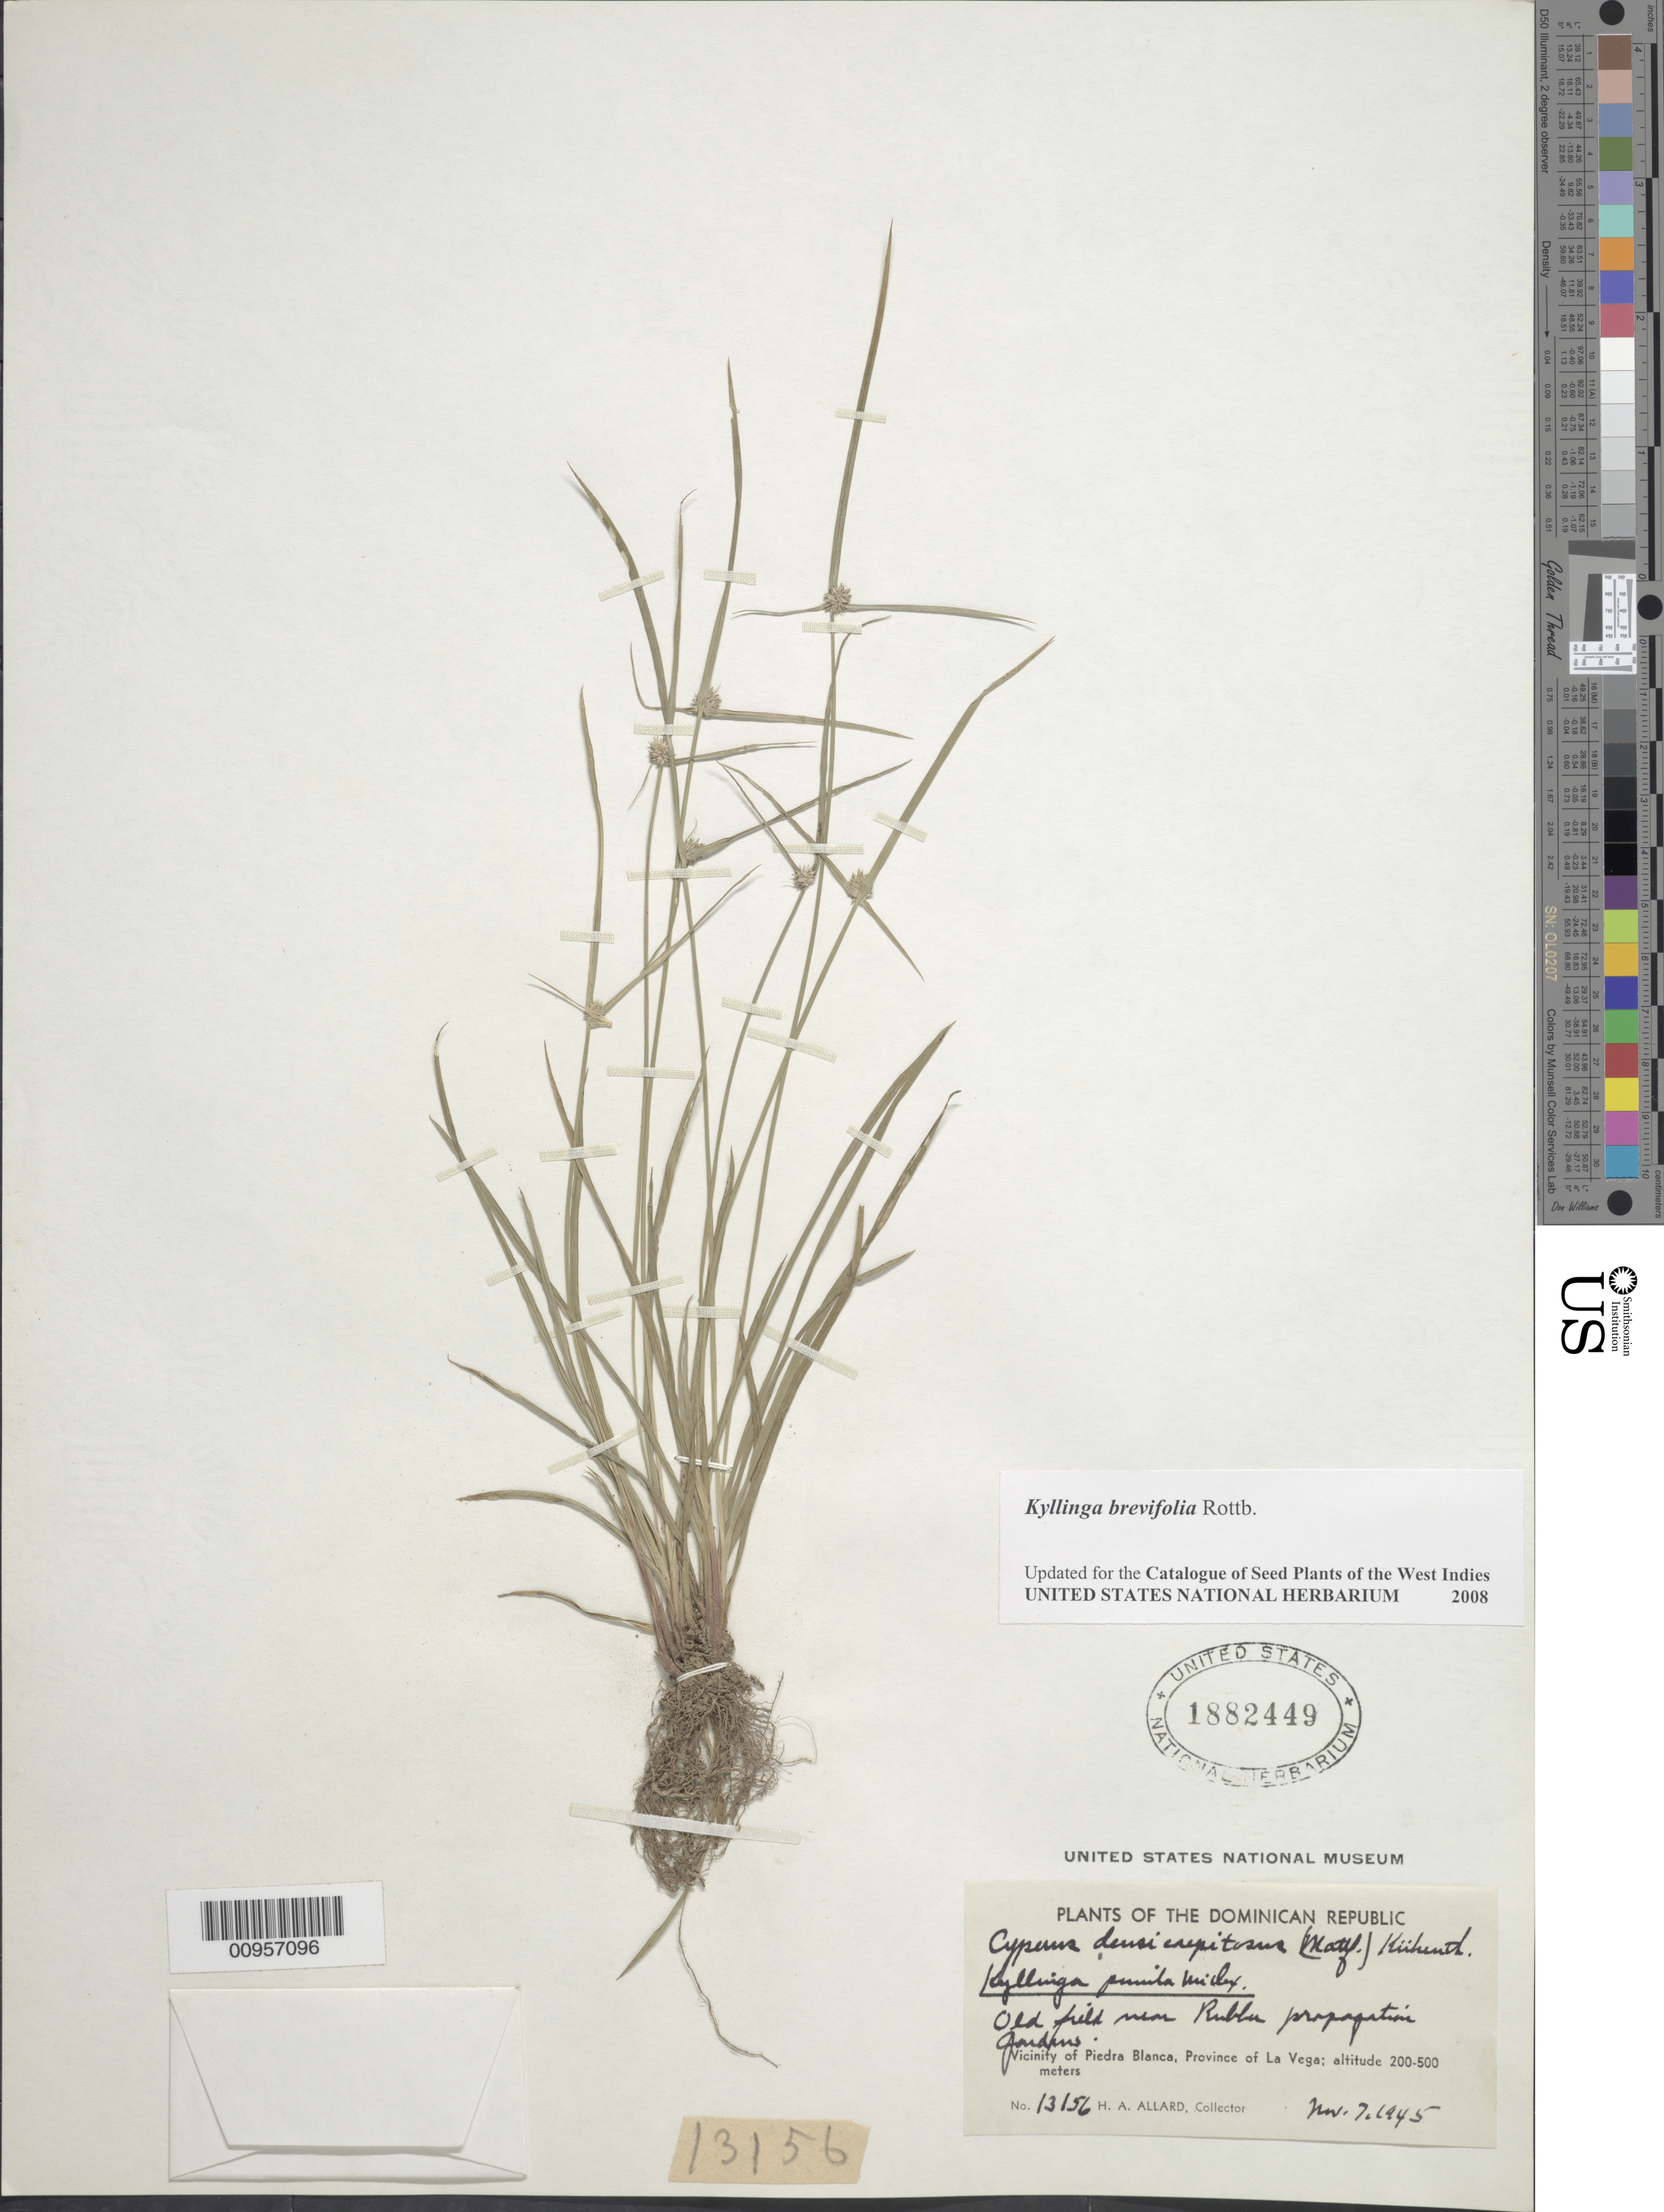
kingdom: Plantae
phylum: Tracheophyta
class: Liliopsida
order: Poales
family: Cyperaceae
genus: Cyperus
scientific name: Cyperus brevifolius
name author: (Rottb.) Hassk.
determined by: Strong, M. T., (US), Smithsonian Institution - National Museum of Natural History (UNITED STATES)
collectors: H. A. Allard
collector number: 13156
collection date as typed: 07 Nov 1945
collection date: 1945-11-07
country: Dominican Republic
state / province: La Vega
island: Hispaniola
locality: Vicinity of Piedra Blanca, old field near Rubber Propagation Gardens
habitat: Old field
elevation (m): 200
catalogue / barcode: US 1882449